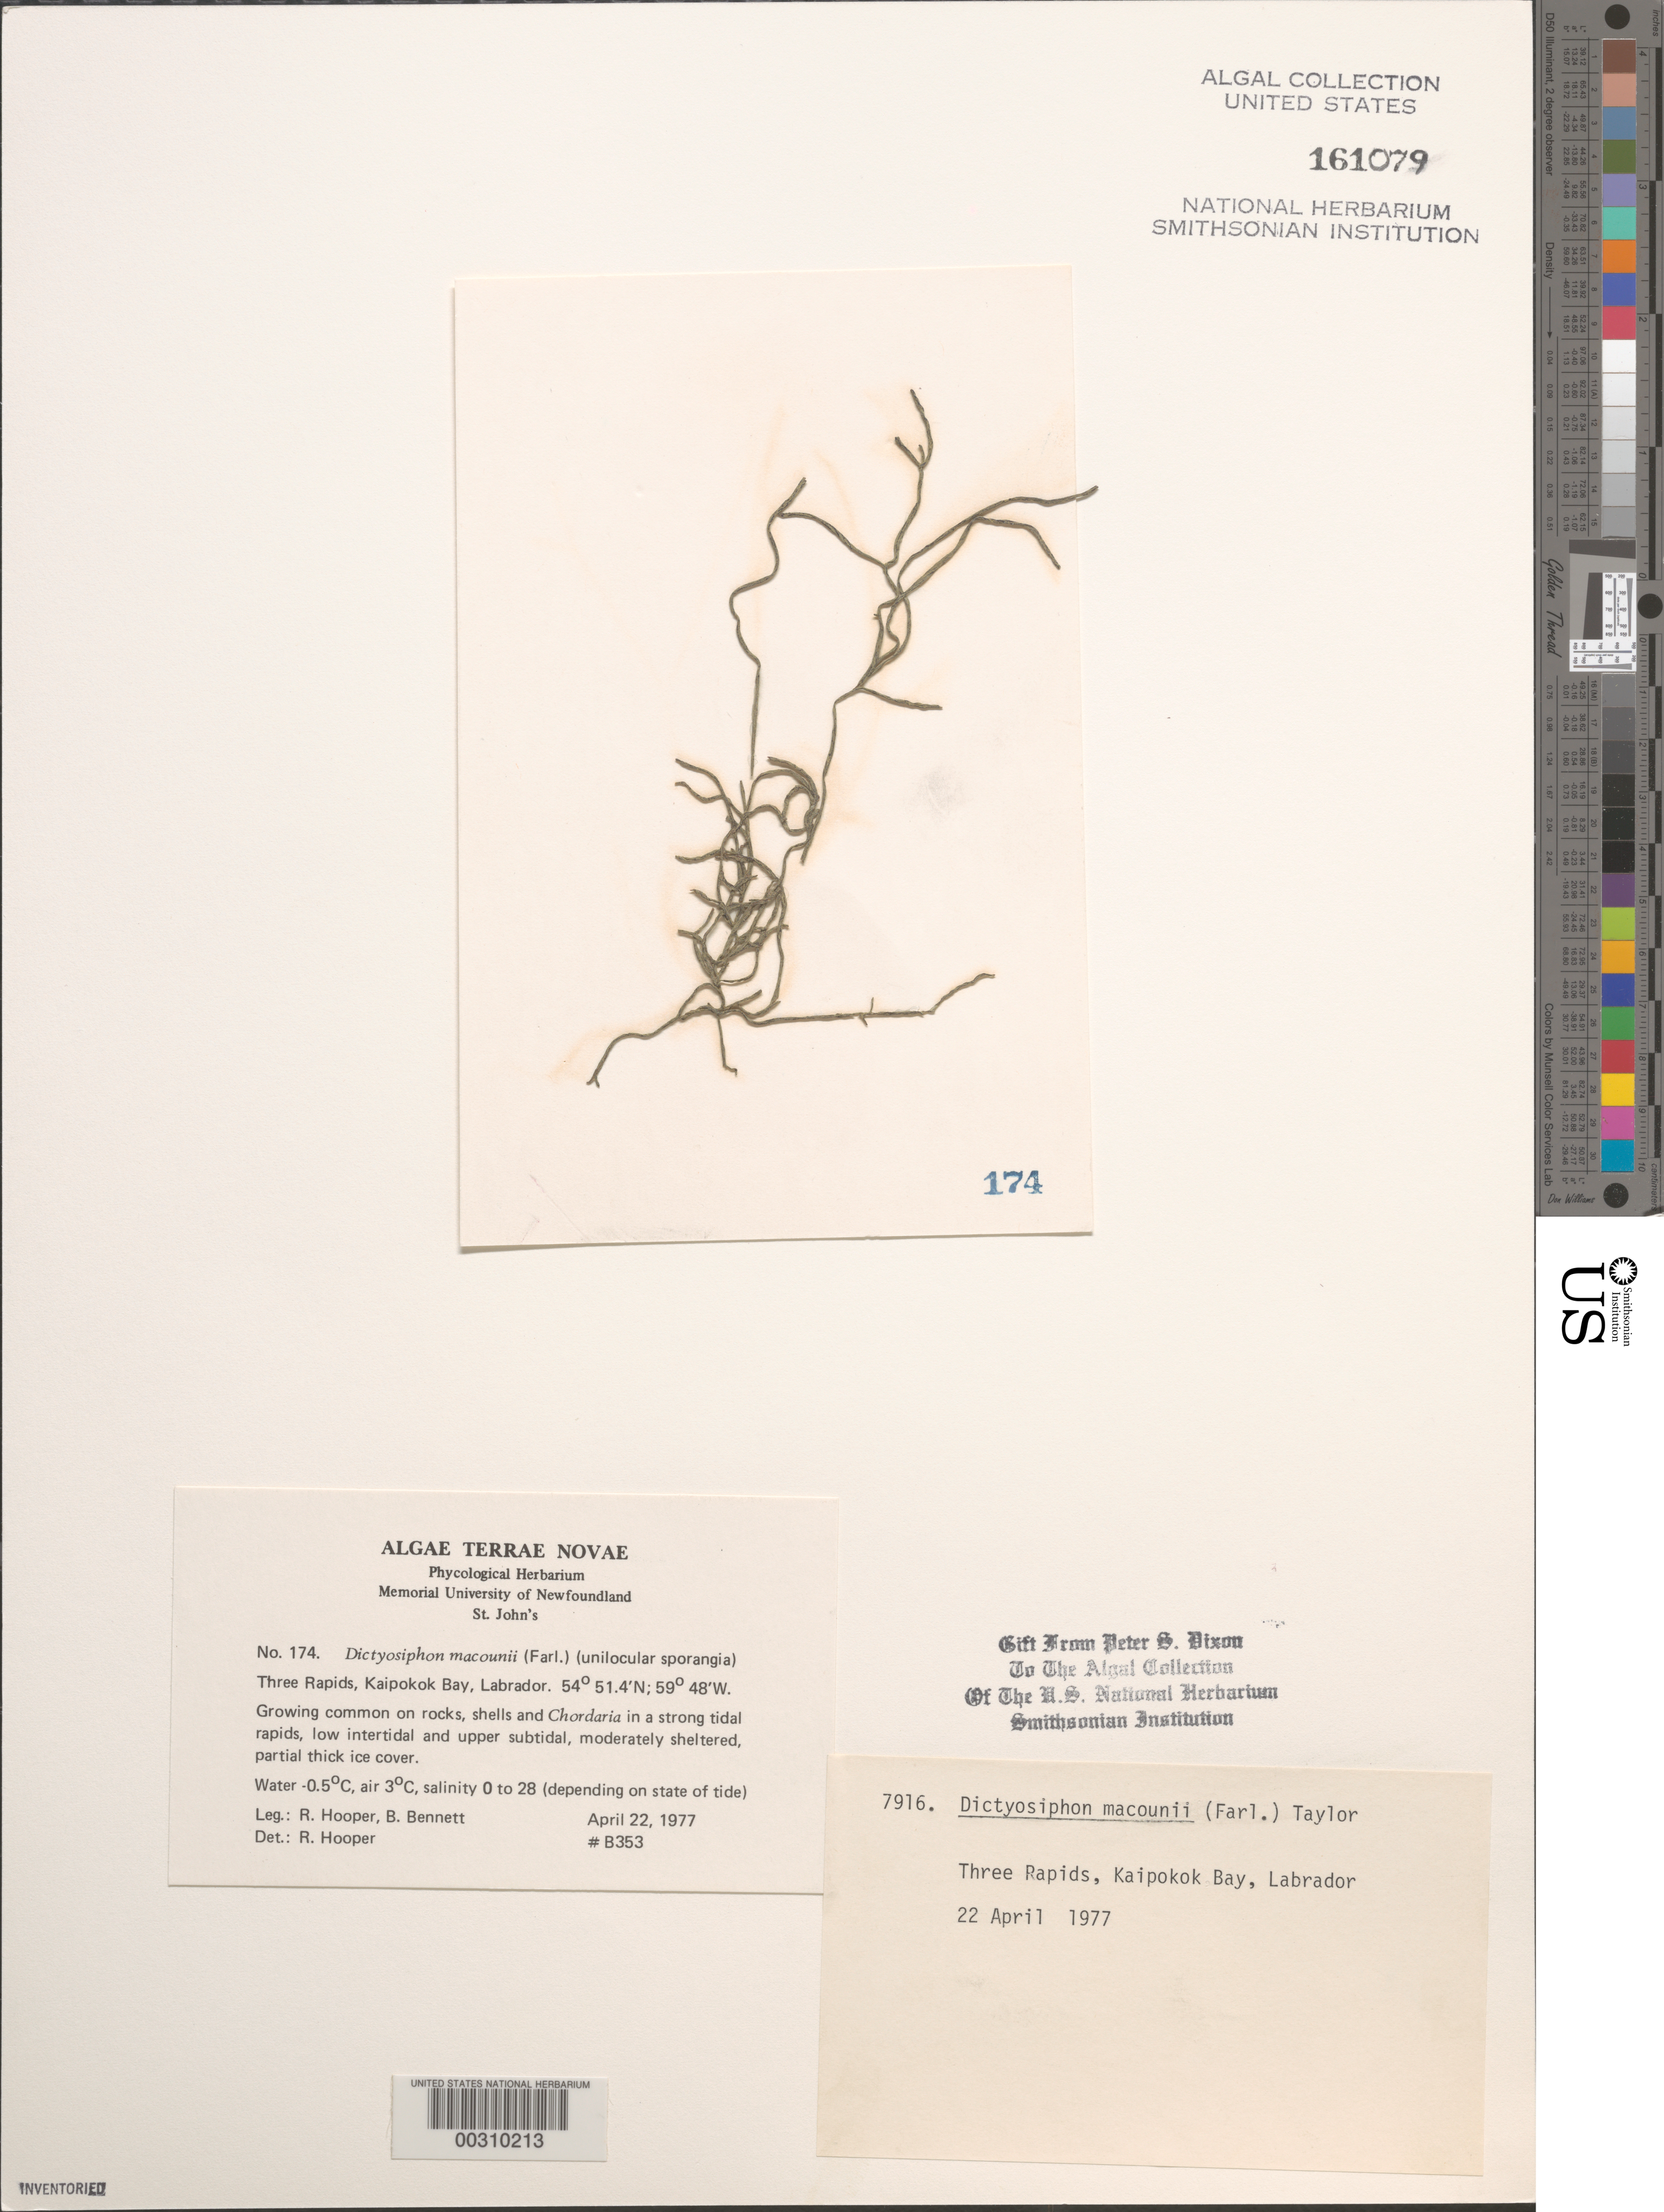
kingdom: Chromista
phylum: Ochrophyta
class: Phaeophyceae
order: Dictyosiphonales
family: Dictyosiphonaceae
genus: Dictyosiphon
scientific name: Dictyosiphon macounii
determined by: Hooper, R. G.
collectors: R. G. Hooper & B. Bennett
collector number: B353 & PSD 7916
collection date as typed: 22 Apr 1977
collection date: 1977-04-22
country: Canada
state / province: Newfoundland and Labrador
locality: Three Rapids, Kaipokok Bay, Labrador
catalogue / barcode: US 161079